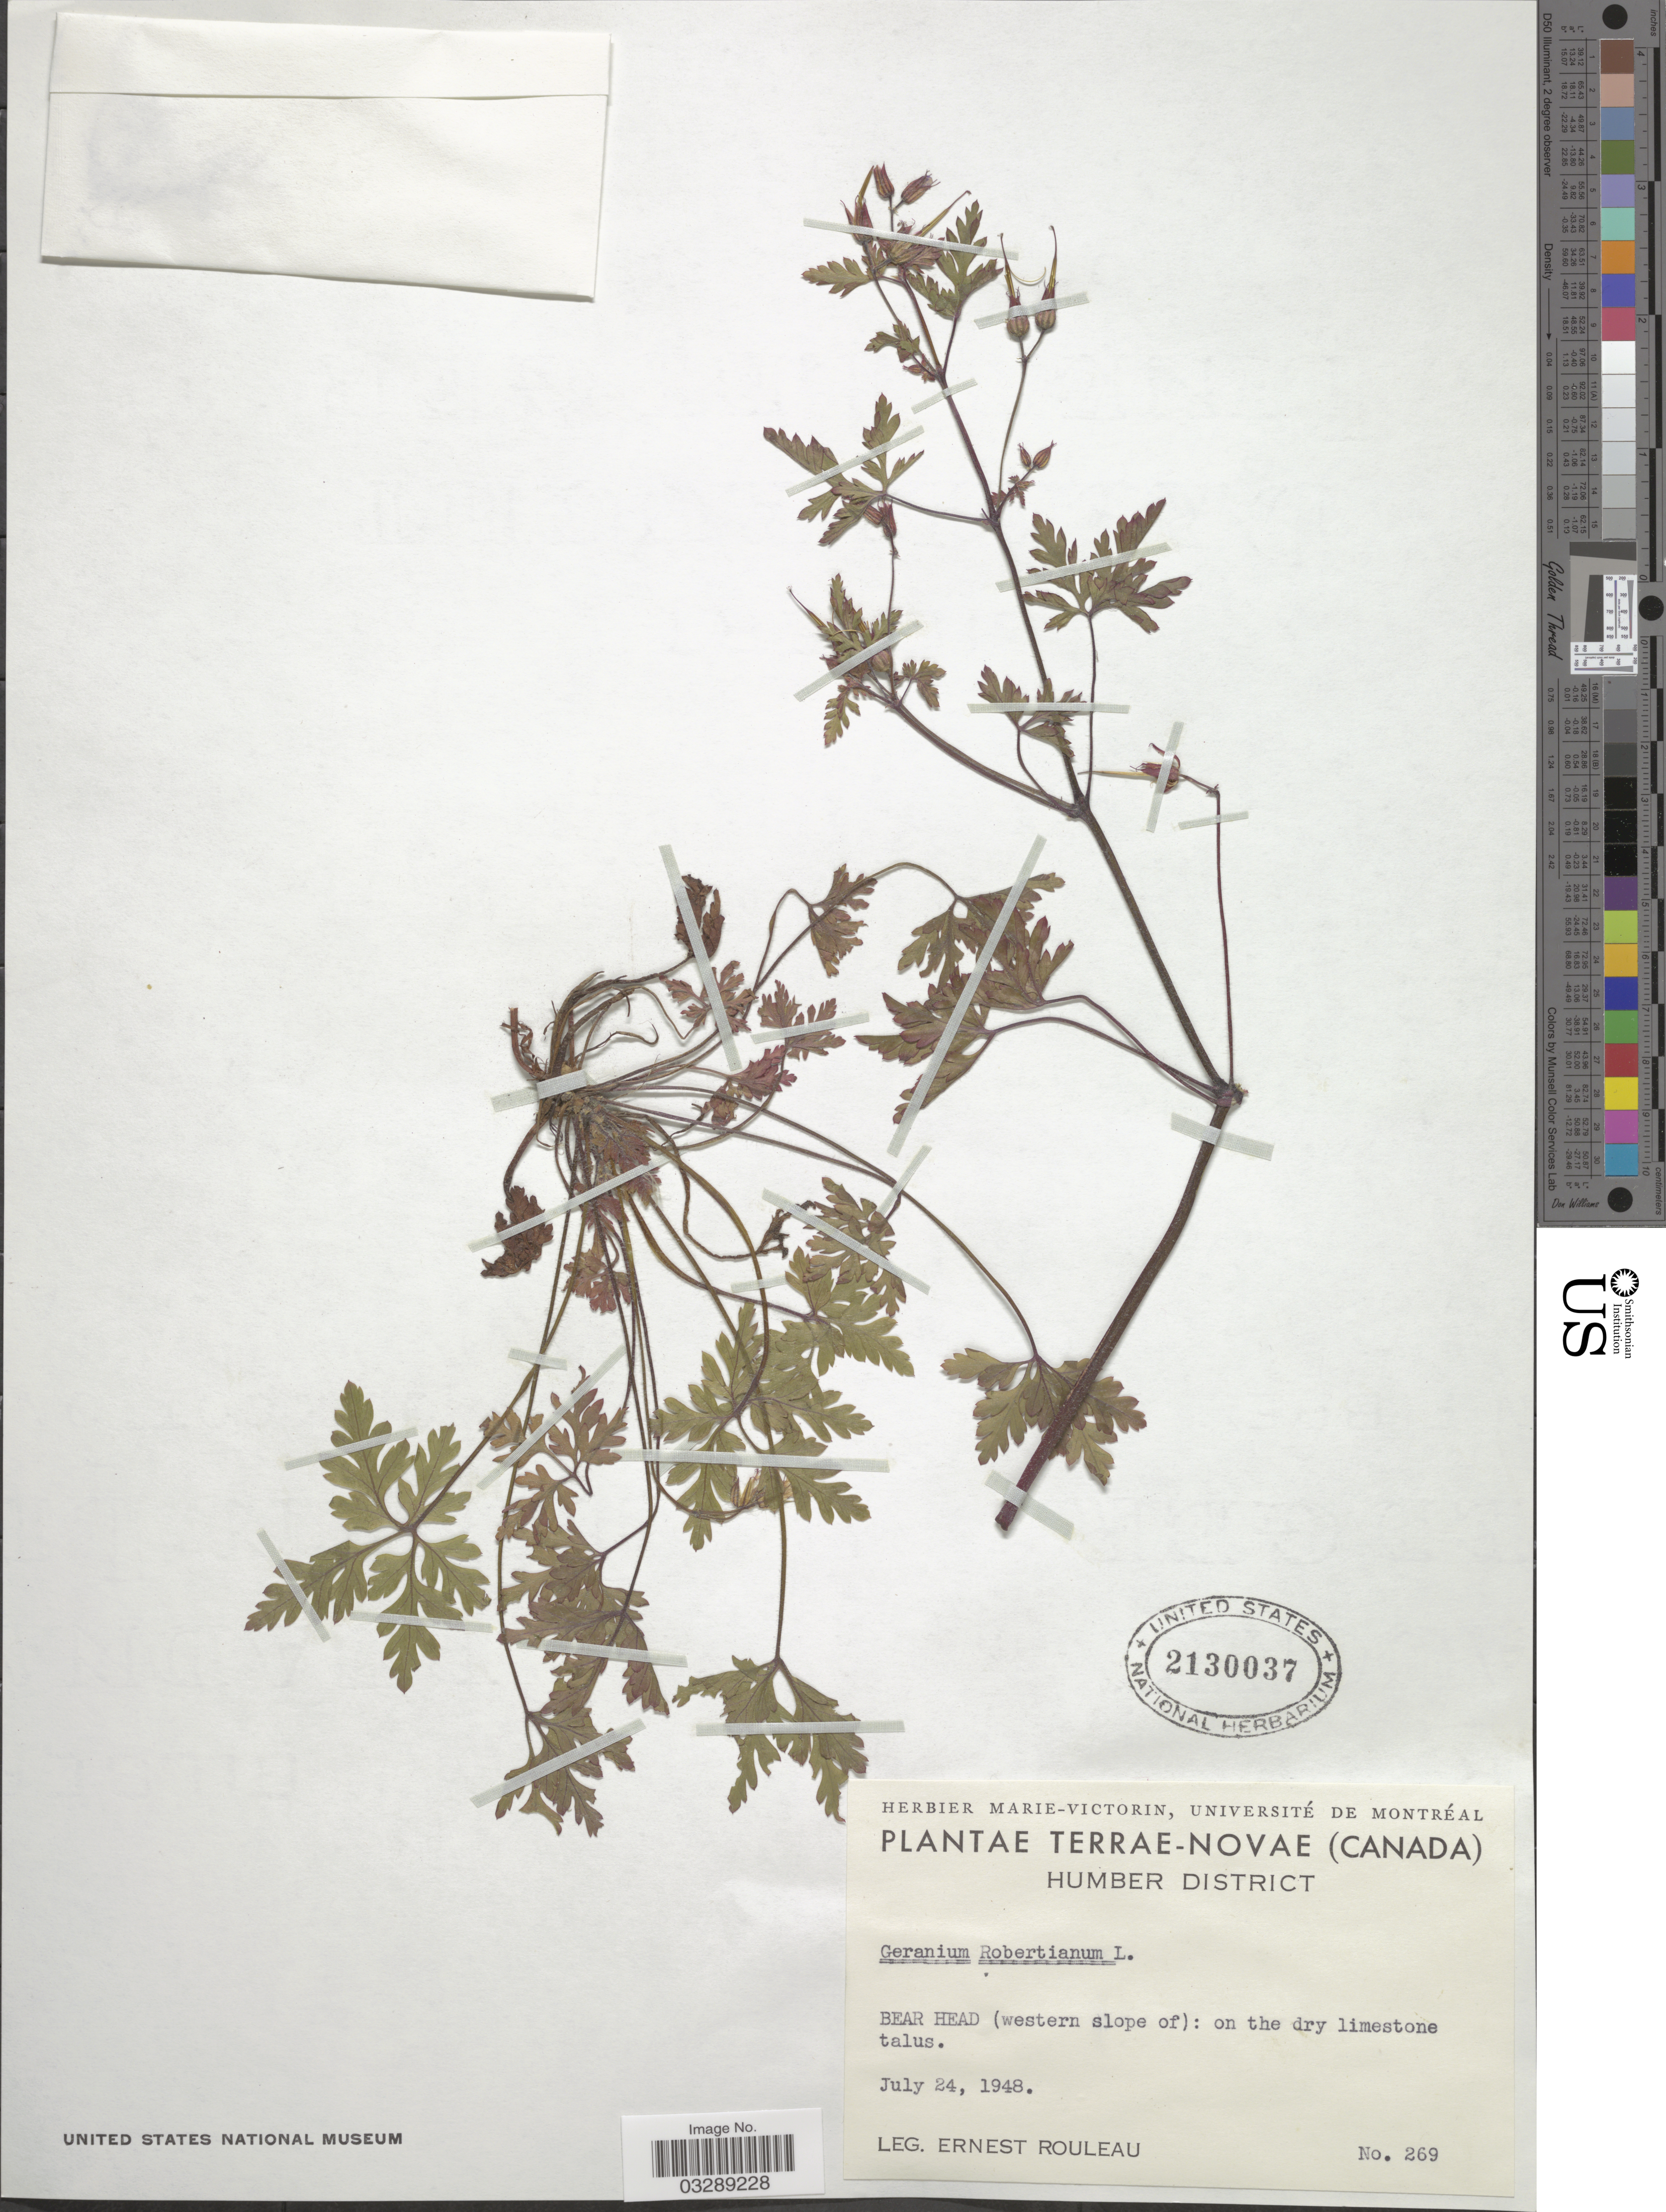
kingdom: Plantae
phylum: Tracheophyta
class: Magnoliopsida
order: Geraniales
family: Geraniaceae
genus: Geranium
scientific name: Geranium robertianum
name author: L.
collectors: J. Rouleau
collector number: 269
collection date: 1948-07-24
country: Canada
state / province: Newfoundland and Labrador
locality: Terrae-Novae, Humber District, Bear Head (western slope of).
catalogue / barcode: US 2130037